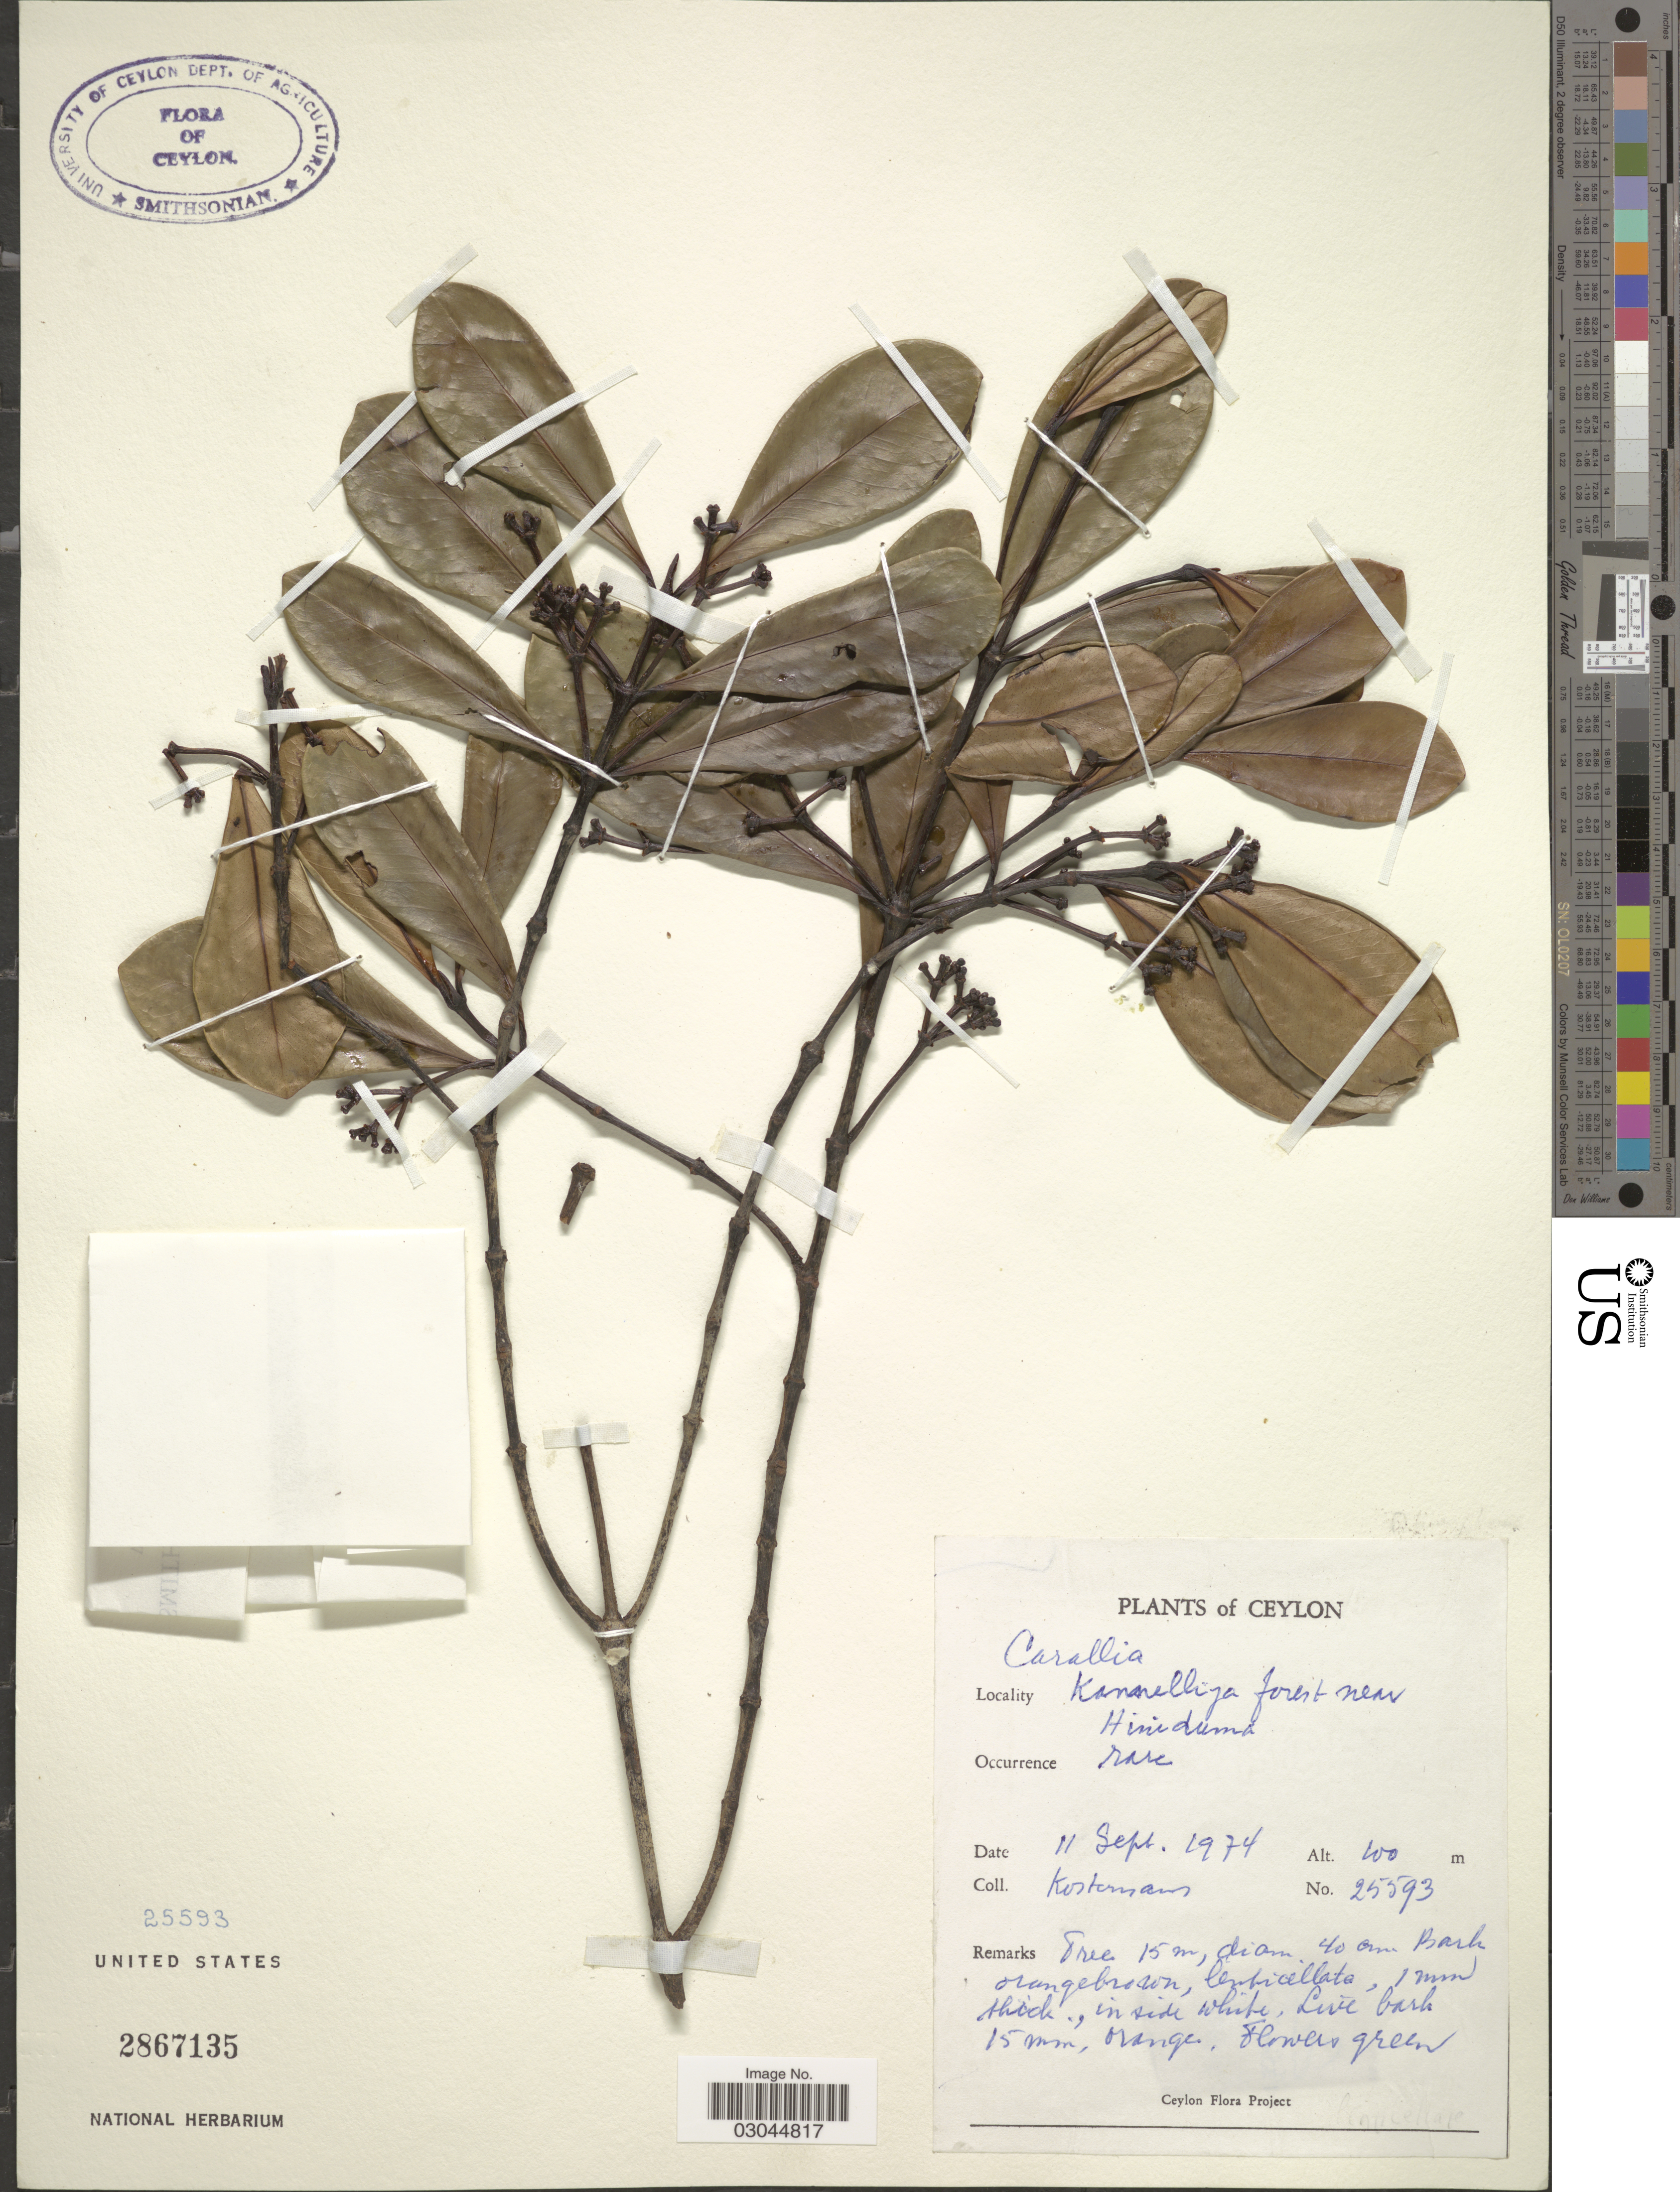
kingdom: Plantae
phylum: Tracheophyta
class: Magnoliopsida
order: Malpighiales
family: Rhizophoraceae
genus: Carallia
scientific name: Carallia sp.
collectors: Kostermans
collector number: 25593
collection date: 1974-09-11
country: Sri Lanka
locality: Kannellija forest near Hiniduma.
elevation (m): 100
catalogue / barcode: US 2867135